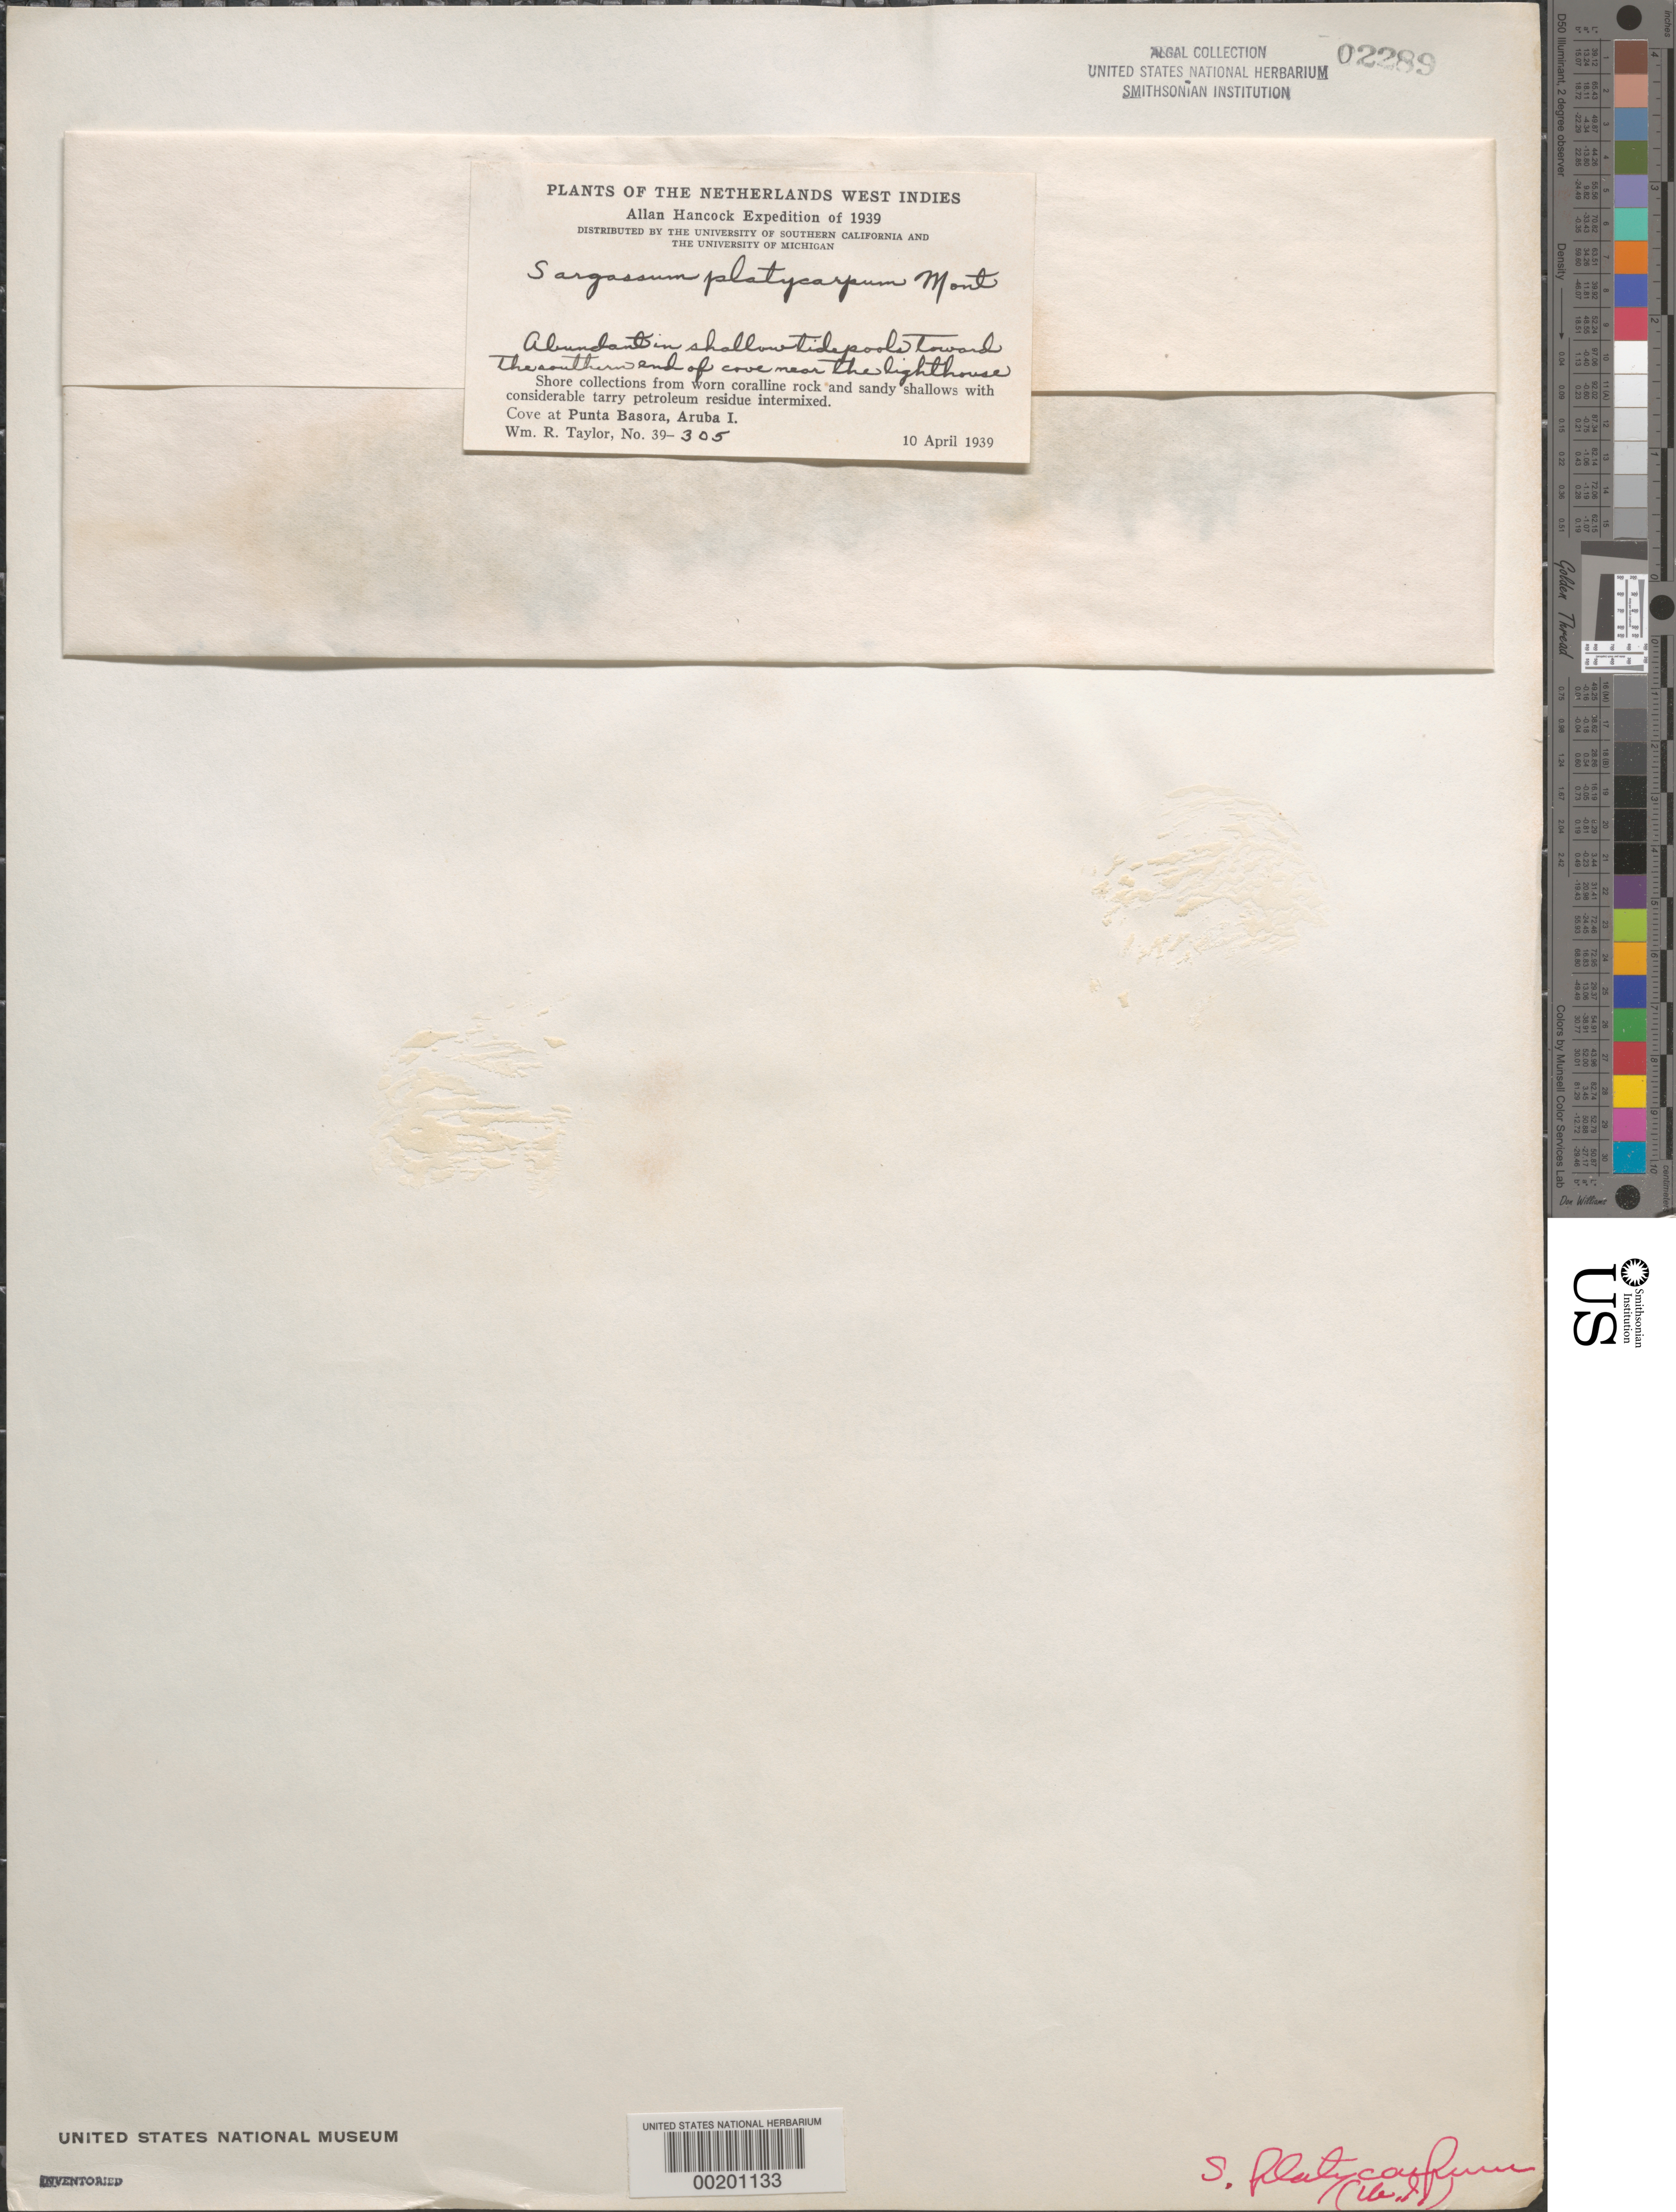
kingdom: Chromista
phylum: Ochrophyta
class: Phaeophyceae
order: Fucales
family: Sargassaceae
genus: Sargassum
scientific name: Sargassum platycarpum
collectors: W. R. Taylor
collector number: WRT 39-305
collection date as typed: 10 Apr 1939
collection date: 1939-04-10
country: Aruba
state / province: ABC Islands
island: Aruba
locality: Punta Basora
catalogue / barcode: US 2289